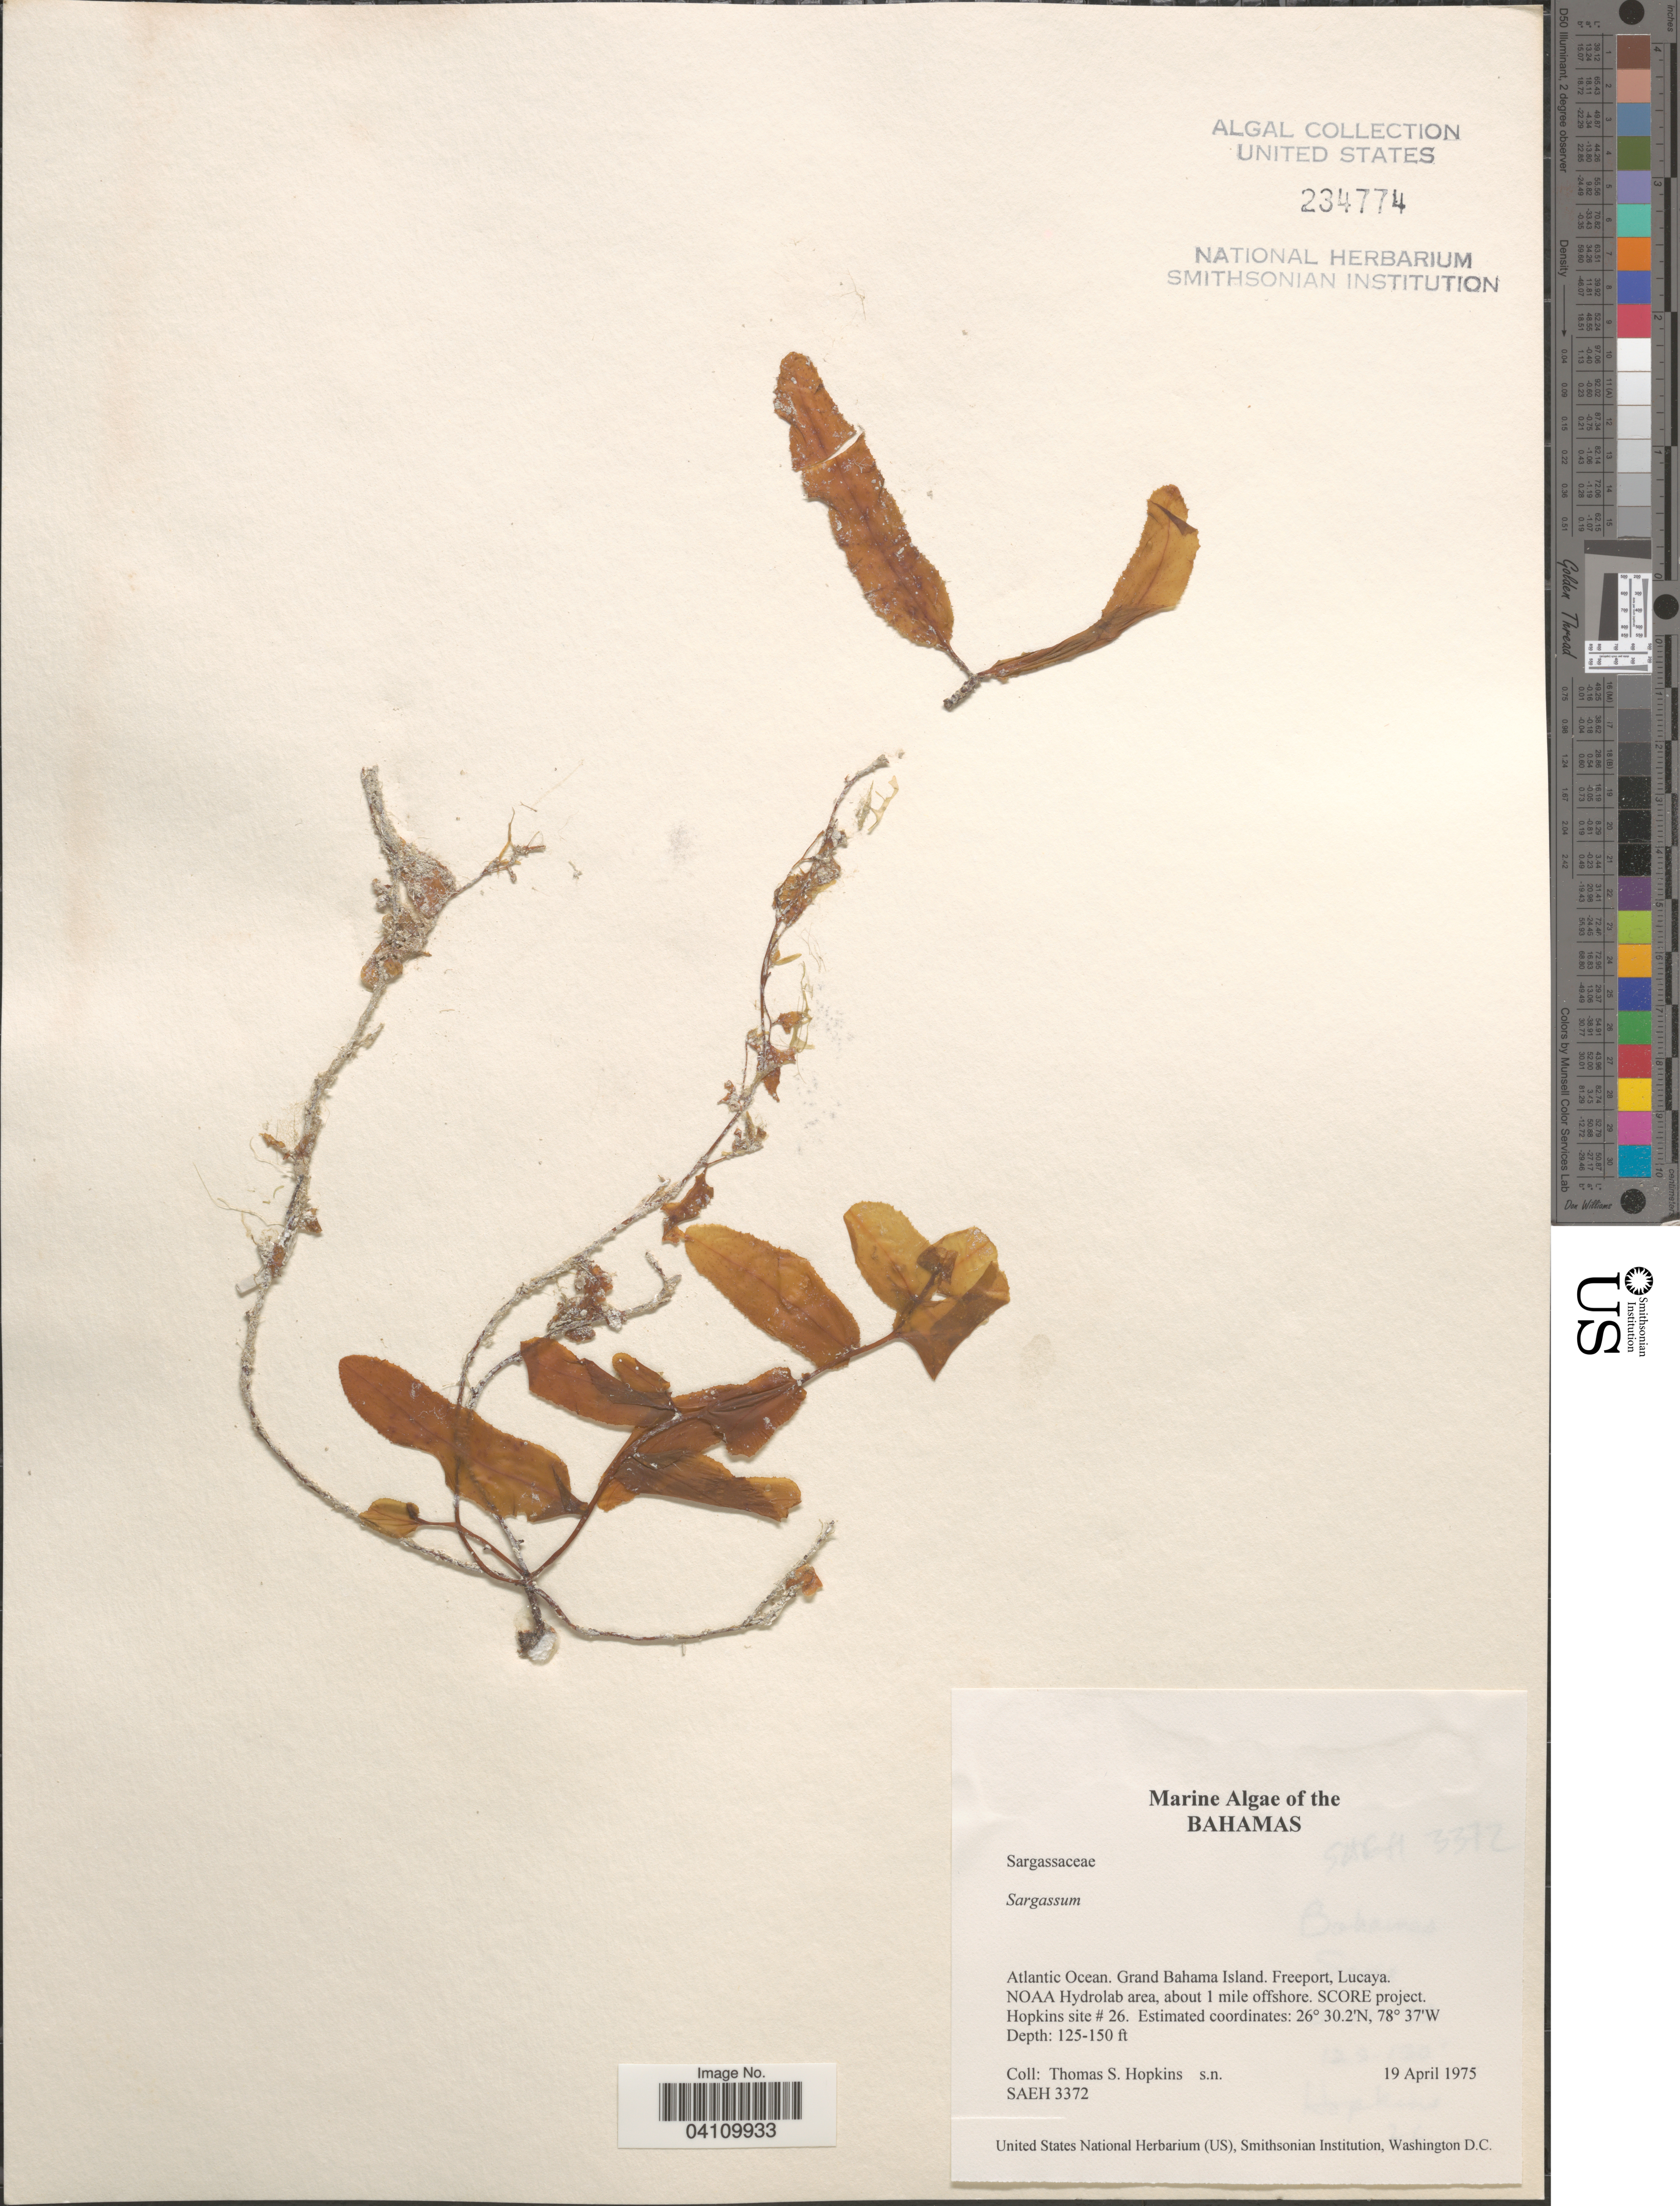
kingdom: Chromista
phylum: Ochrophyta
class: Phaeophyceae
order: Fucales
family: Sargassaceae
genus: Sargassum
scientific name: Sargassum sp.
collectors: T. Hopkins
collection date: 1975-04-19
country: Bahamas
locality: Atlantic Ocean. Grand Bahama Island. Freeport, Lucaya. NOAA Hydrolab area, about 1 mile offshore. SCORE project. Hopkins site #26.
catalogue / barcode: US 234774